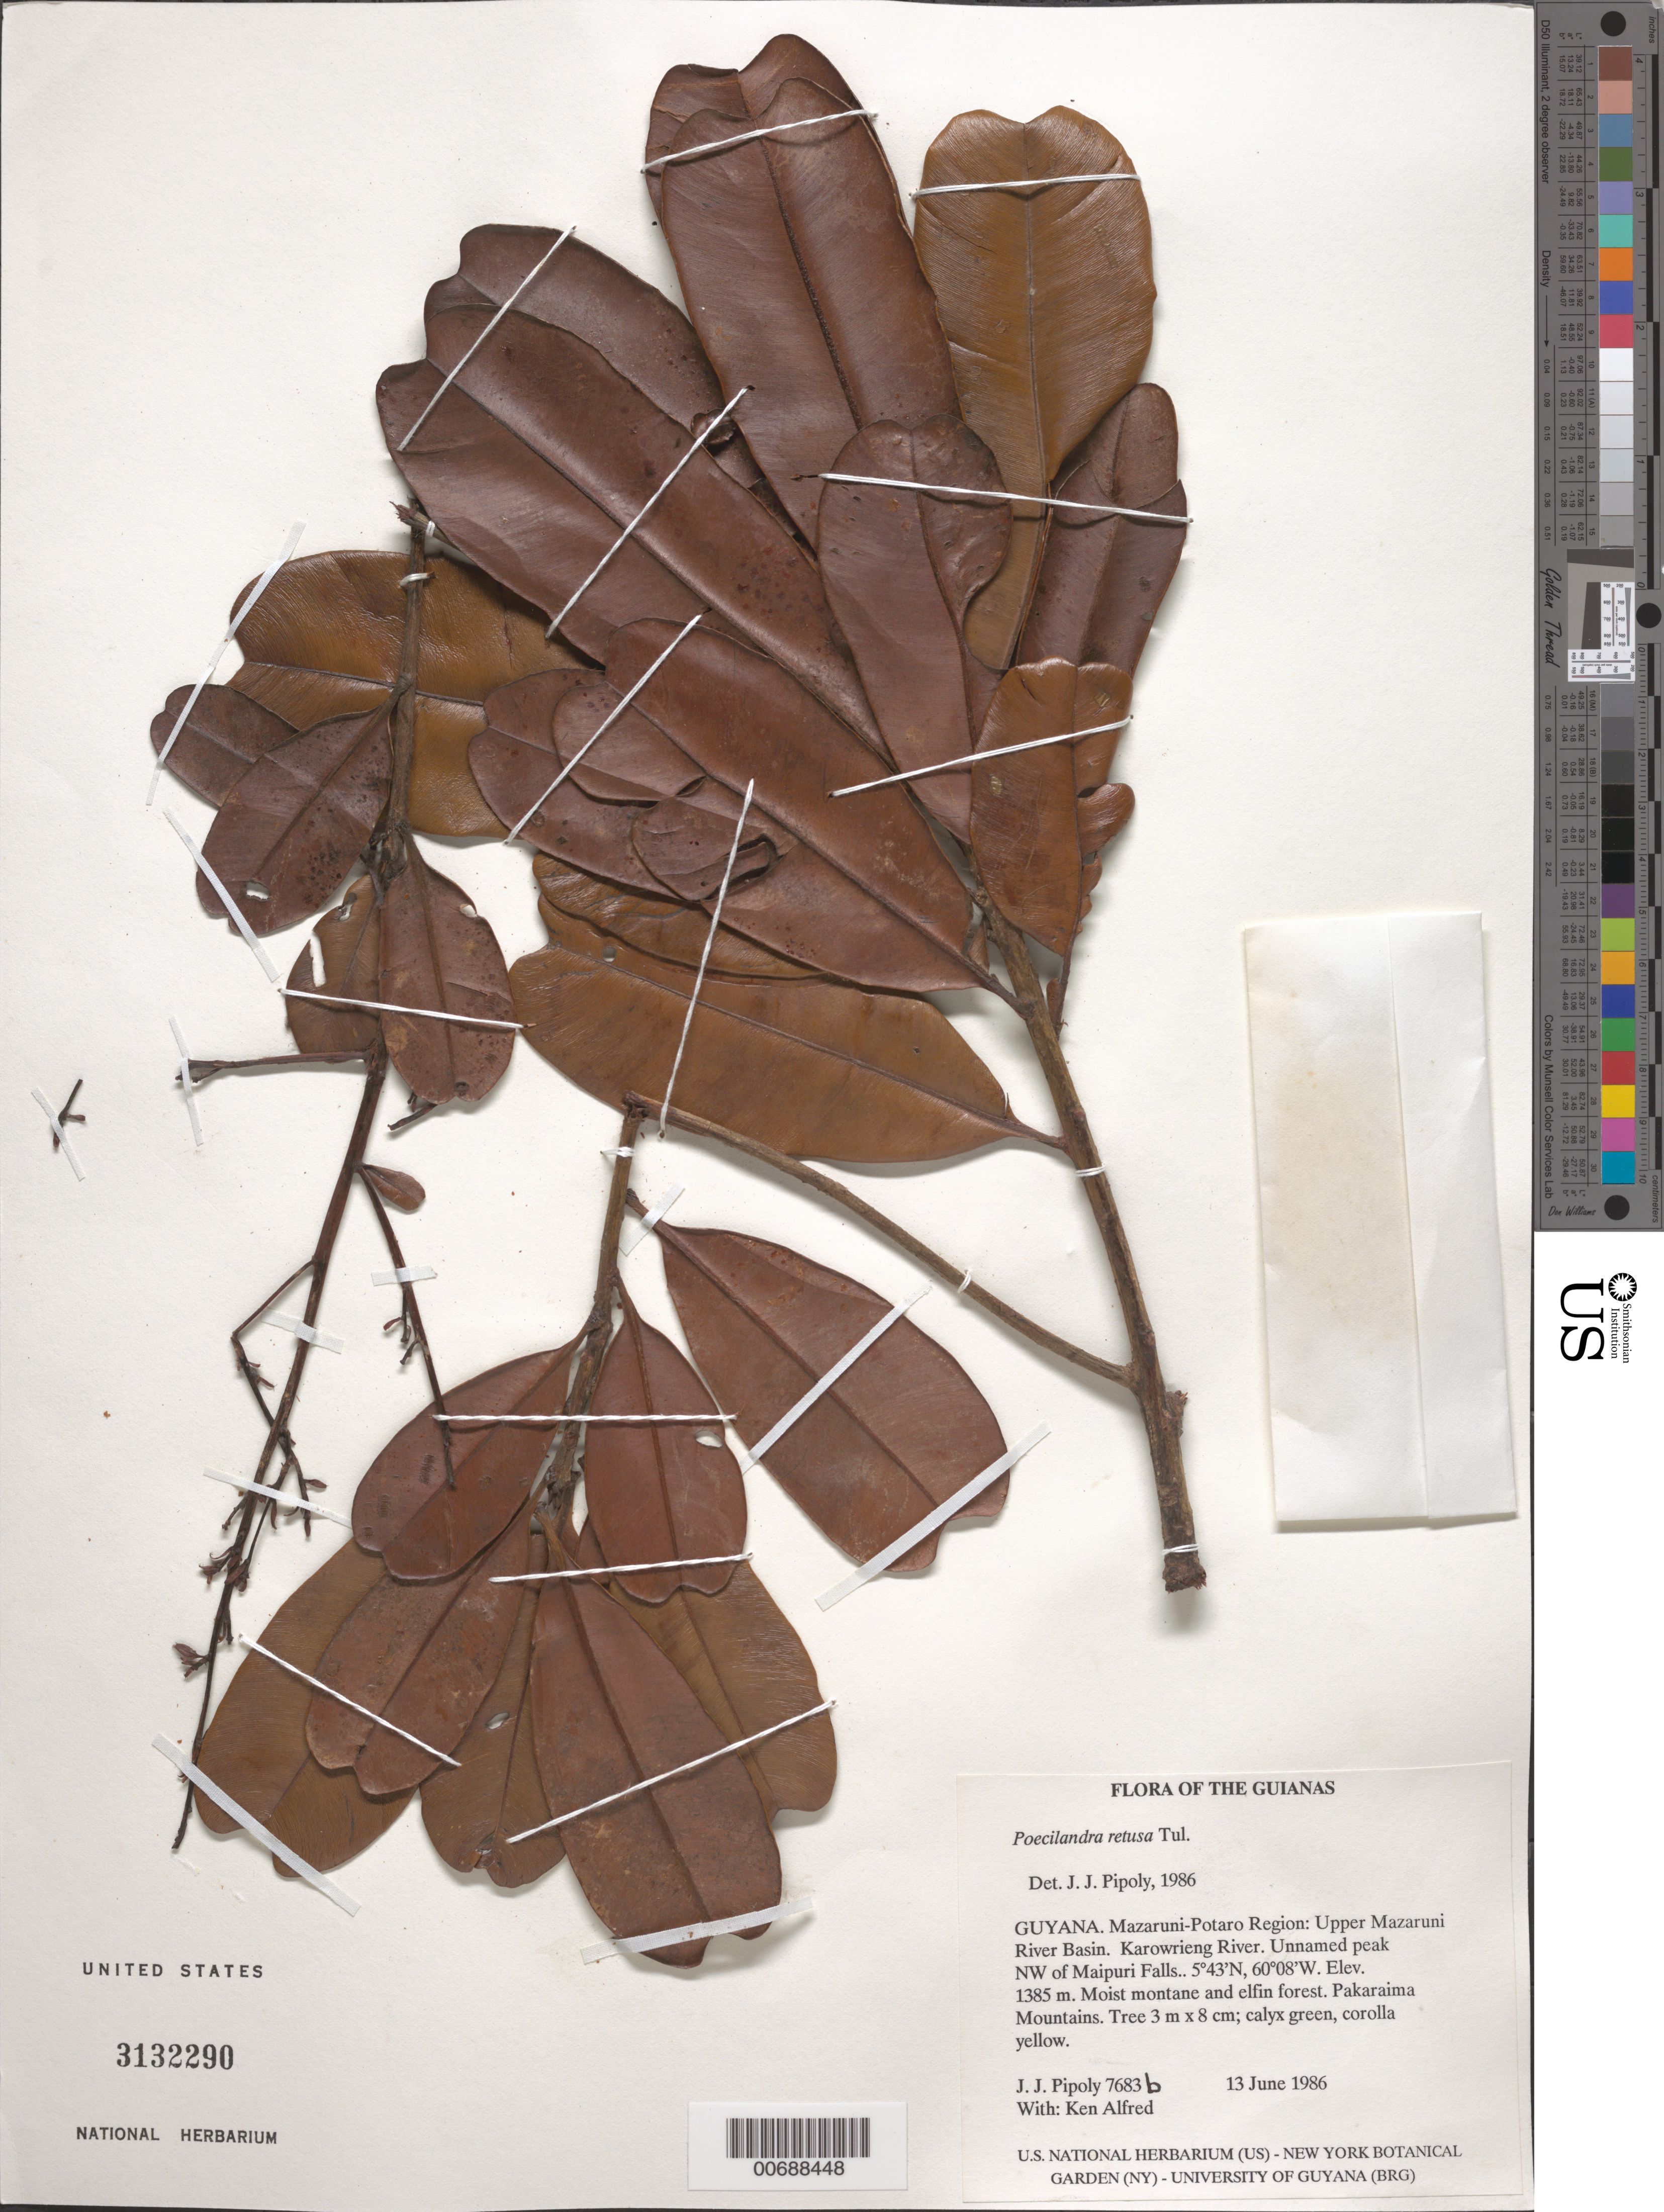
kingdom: Plantae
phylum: Tracheophyta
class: Magnoliopsida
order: Malpighiales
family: Ochnaceae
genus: Poecilandra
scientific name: Poecilandra retusa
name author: Tul.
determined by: Pipoly, J. J., III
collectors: J. J. Pipoly & K. Alfred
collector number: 7683 b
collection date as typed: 13 June 1986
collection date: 1986-06-13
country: Guyana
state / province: Cuyuni-Mazaruni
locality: Pakaraima Mts. Upper Mazaruni River Basin. Karowrieng River. Unnamed peak NW of Maipuri Falls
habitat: Moist montane and elfin forest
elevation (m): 1385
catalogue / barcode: US 3132290